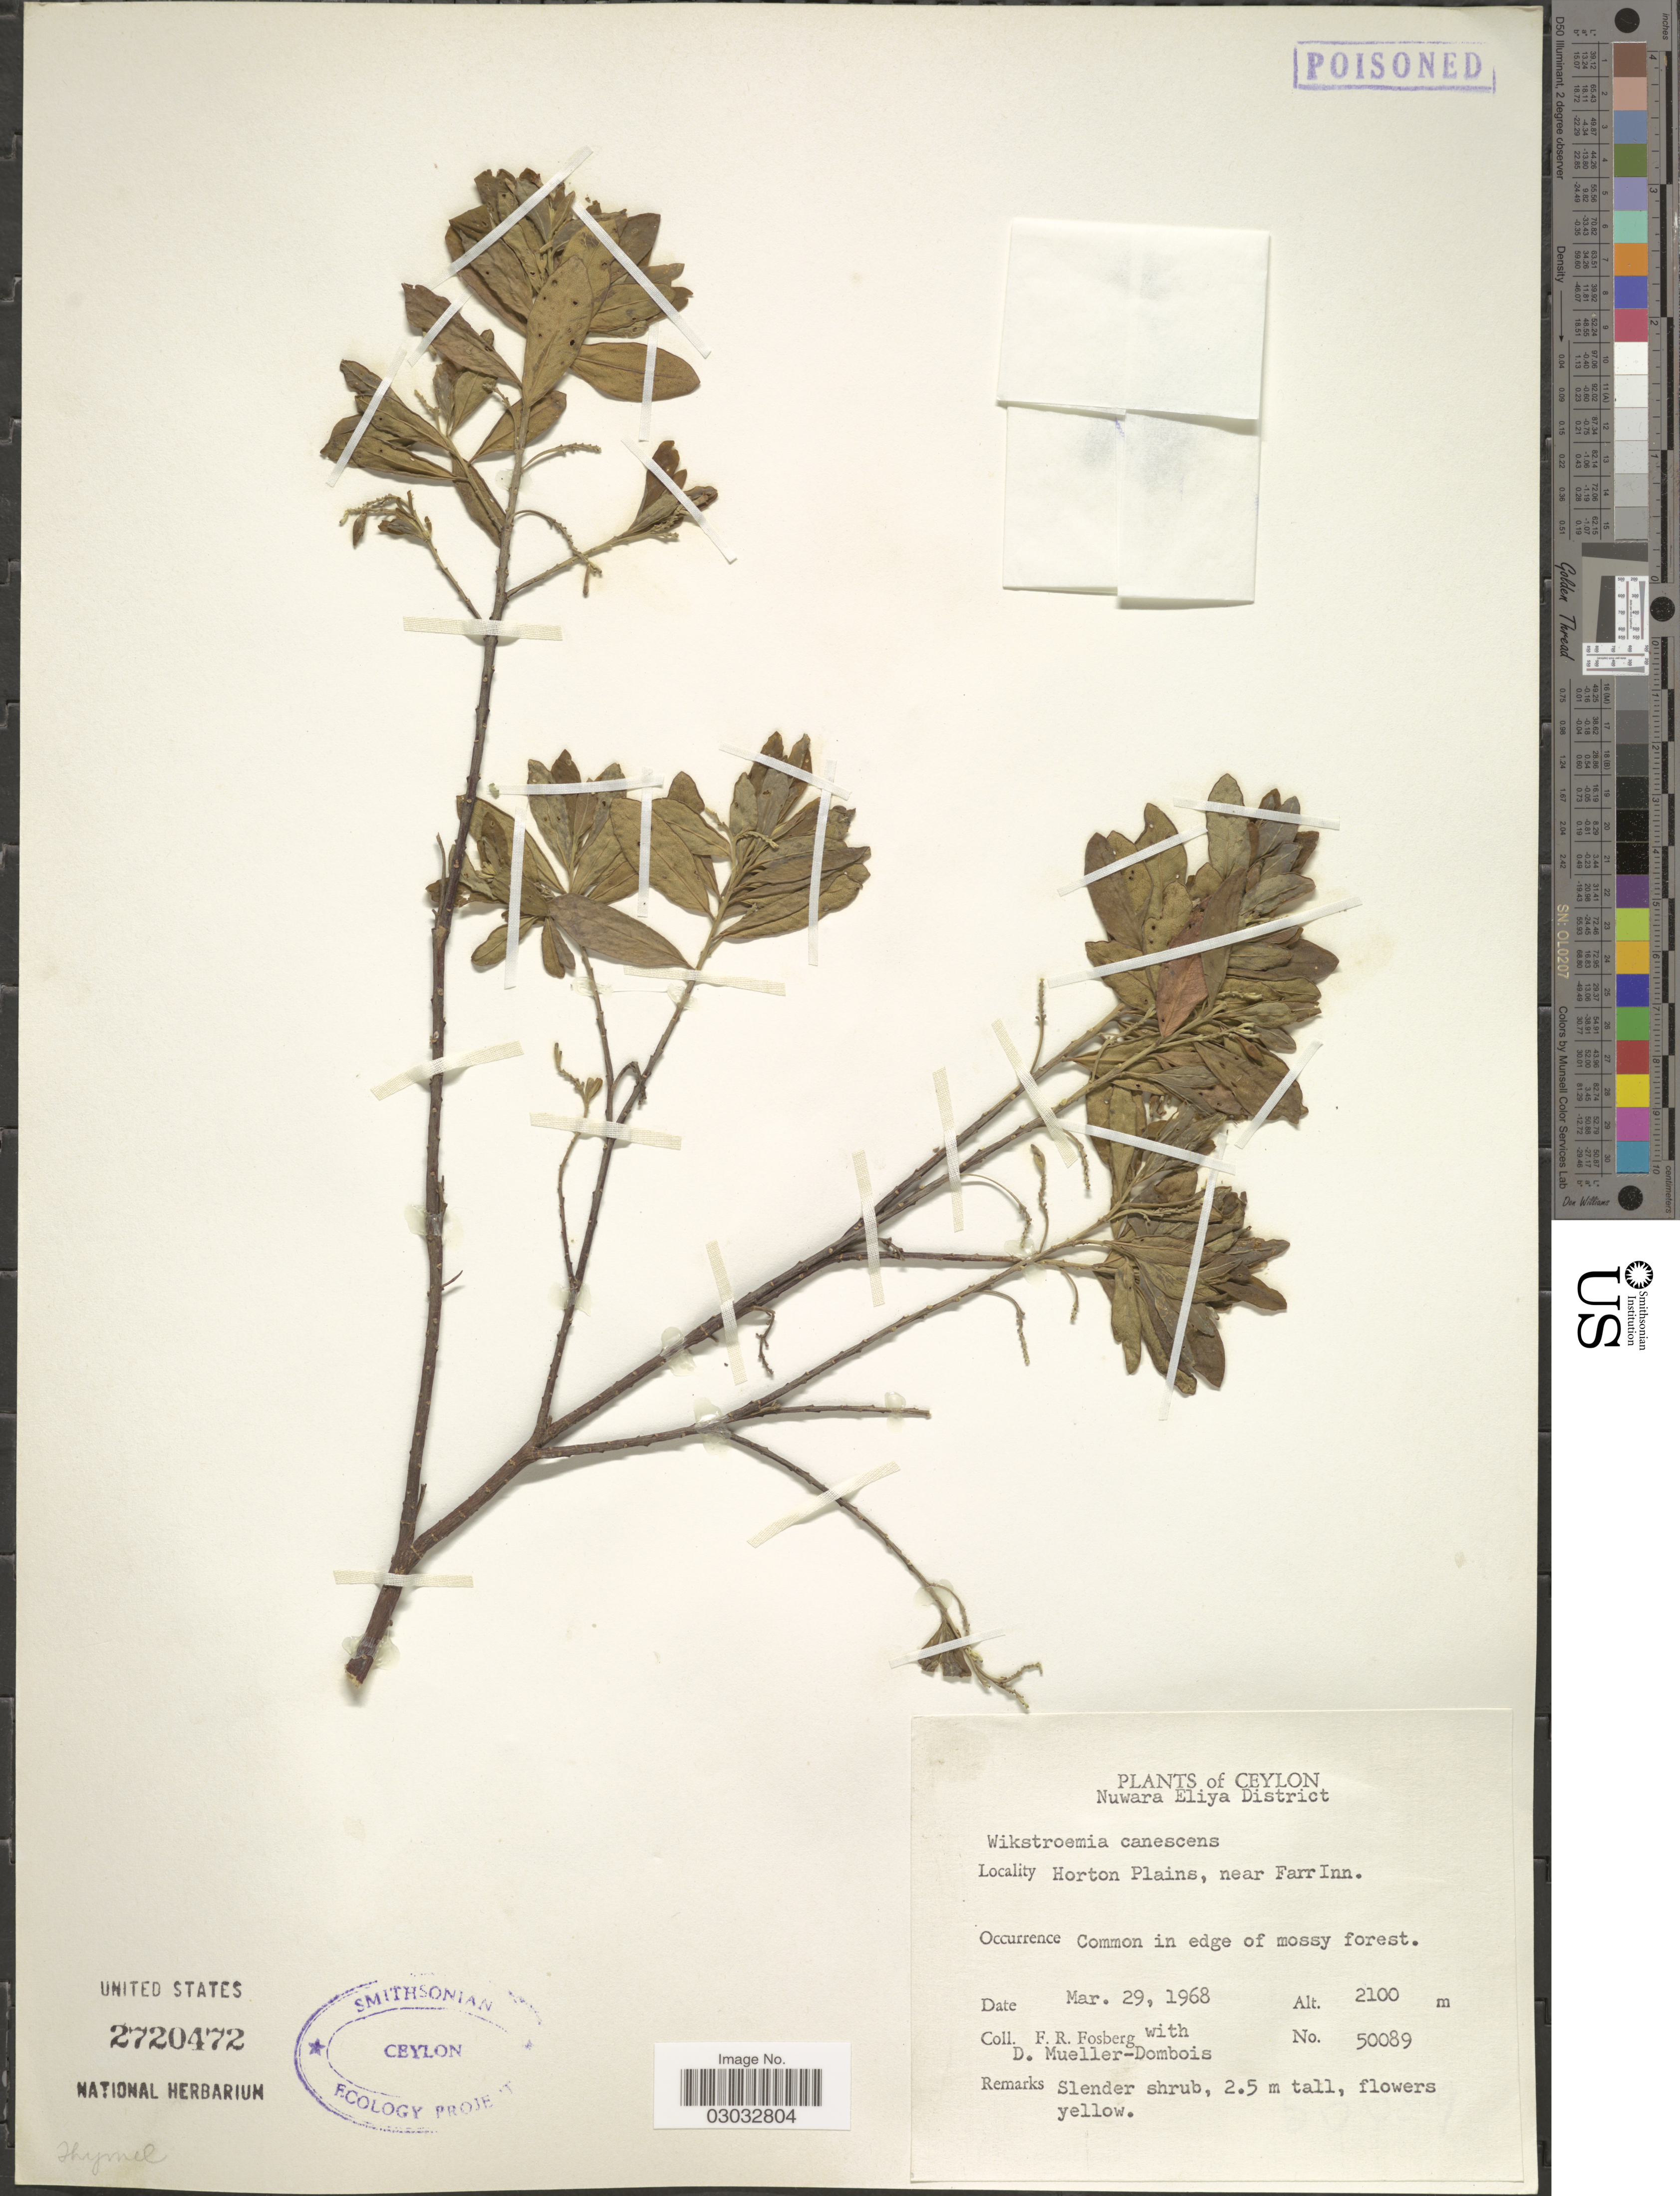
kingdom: Plantae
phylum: Tracheophyta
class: Magnoliopsida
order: Malvales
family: Thymelaeaceae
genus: Wikstroemia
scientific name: Wikstroemia canescens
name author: Meisn.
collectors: F. R. Fosberg & D. Mueller-Dombois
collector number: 50089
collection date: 1968-03-29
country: Sri Lanka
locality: Ceylon, Nuwara Eliya District, Horton Plains, near Farr Inn.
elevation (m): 2100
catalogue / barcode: US 2720472